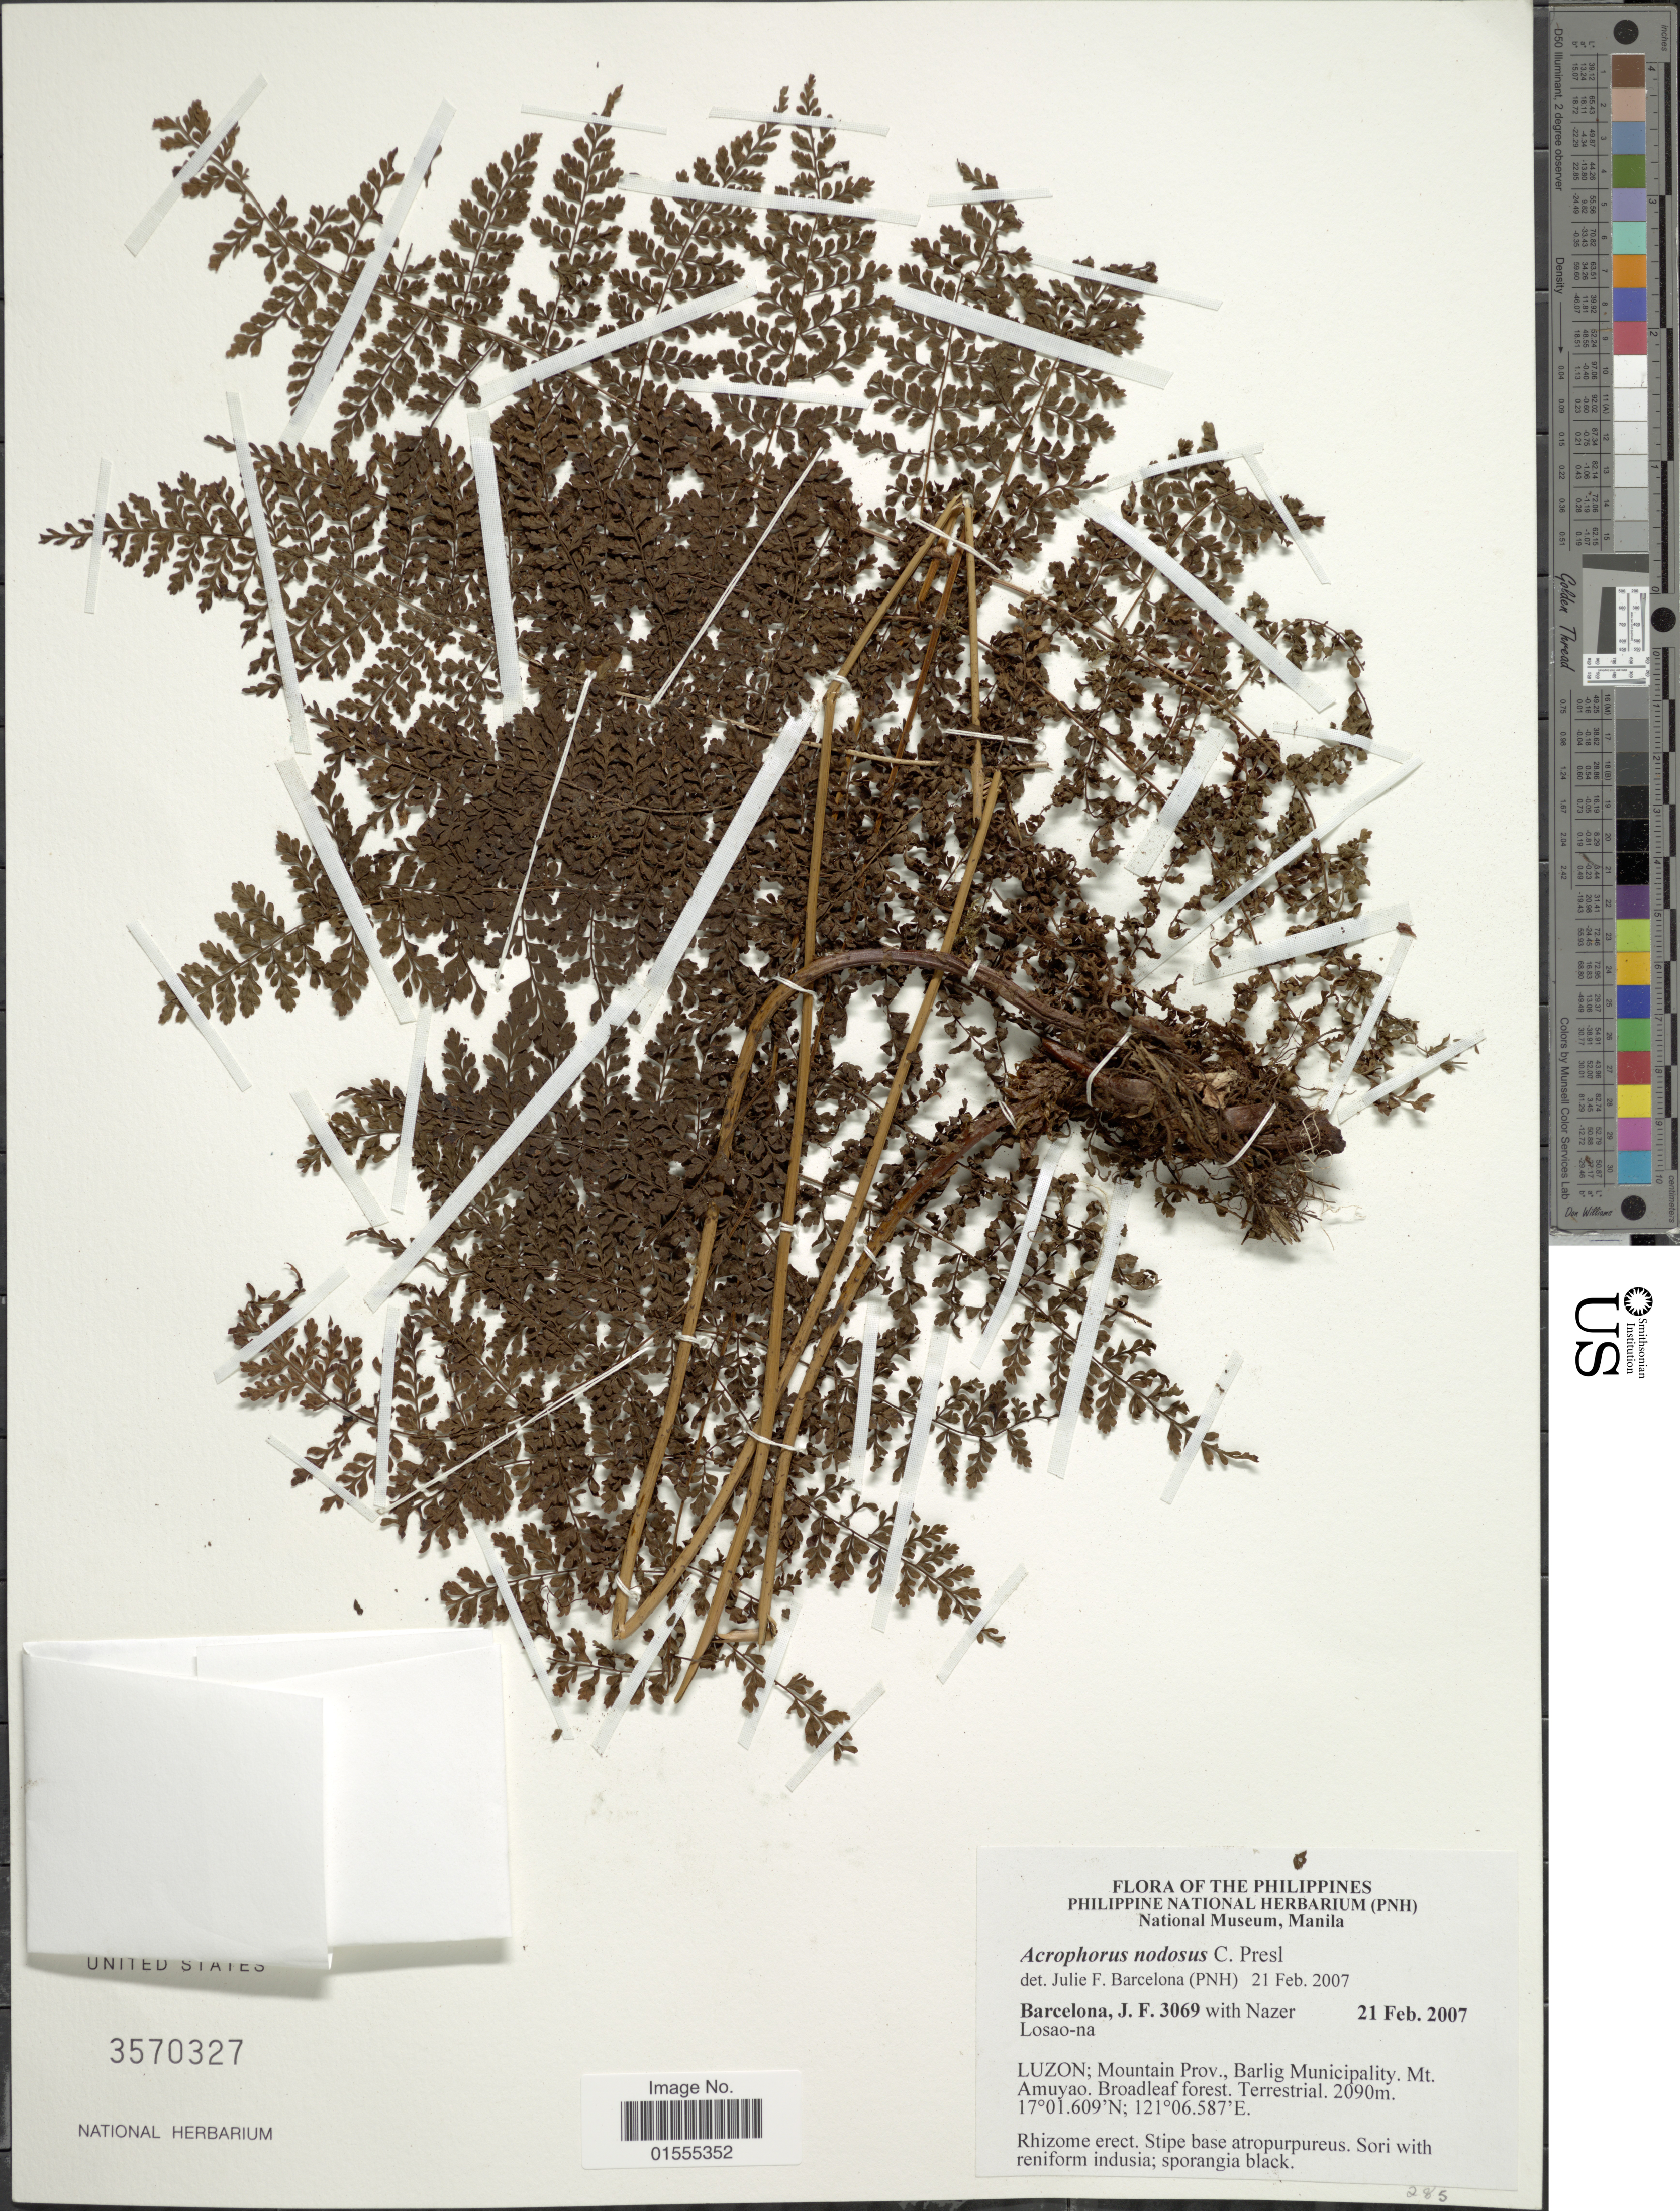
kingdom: Plantae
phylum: Tracheophyta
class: Polypodiopsida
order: Polypodiales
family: Dryopteridaceae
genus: Dryopteris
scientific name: Dryopteris nodosa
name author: (C. Presl) Li Bing Zhang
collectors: J. F. Barcelona & N. Losao-na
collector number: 3069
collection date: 2007-02-21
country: Philippines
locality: Luzon; Mountain Prov., Barlig Municipality.Mt Amuyao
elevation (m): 2090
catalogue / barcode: US 3570327